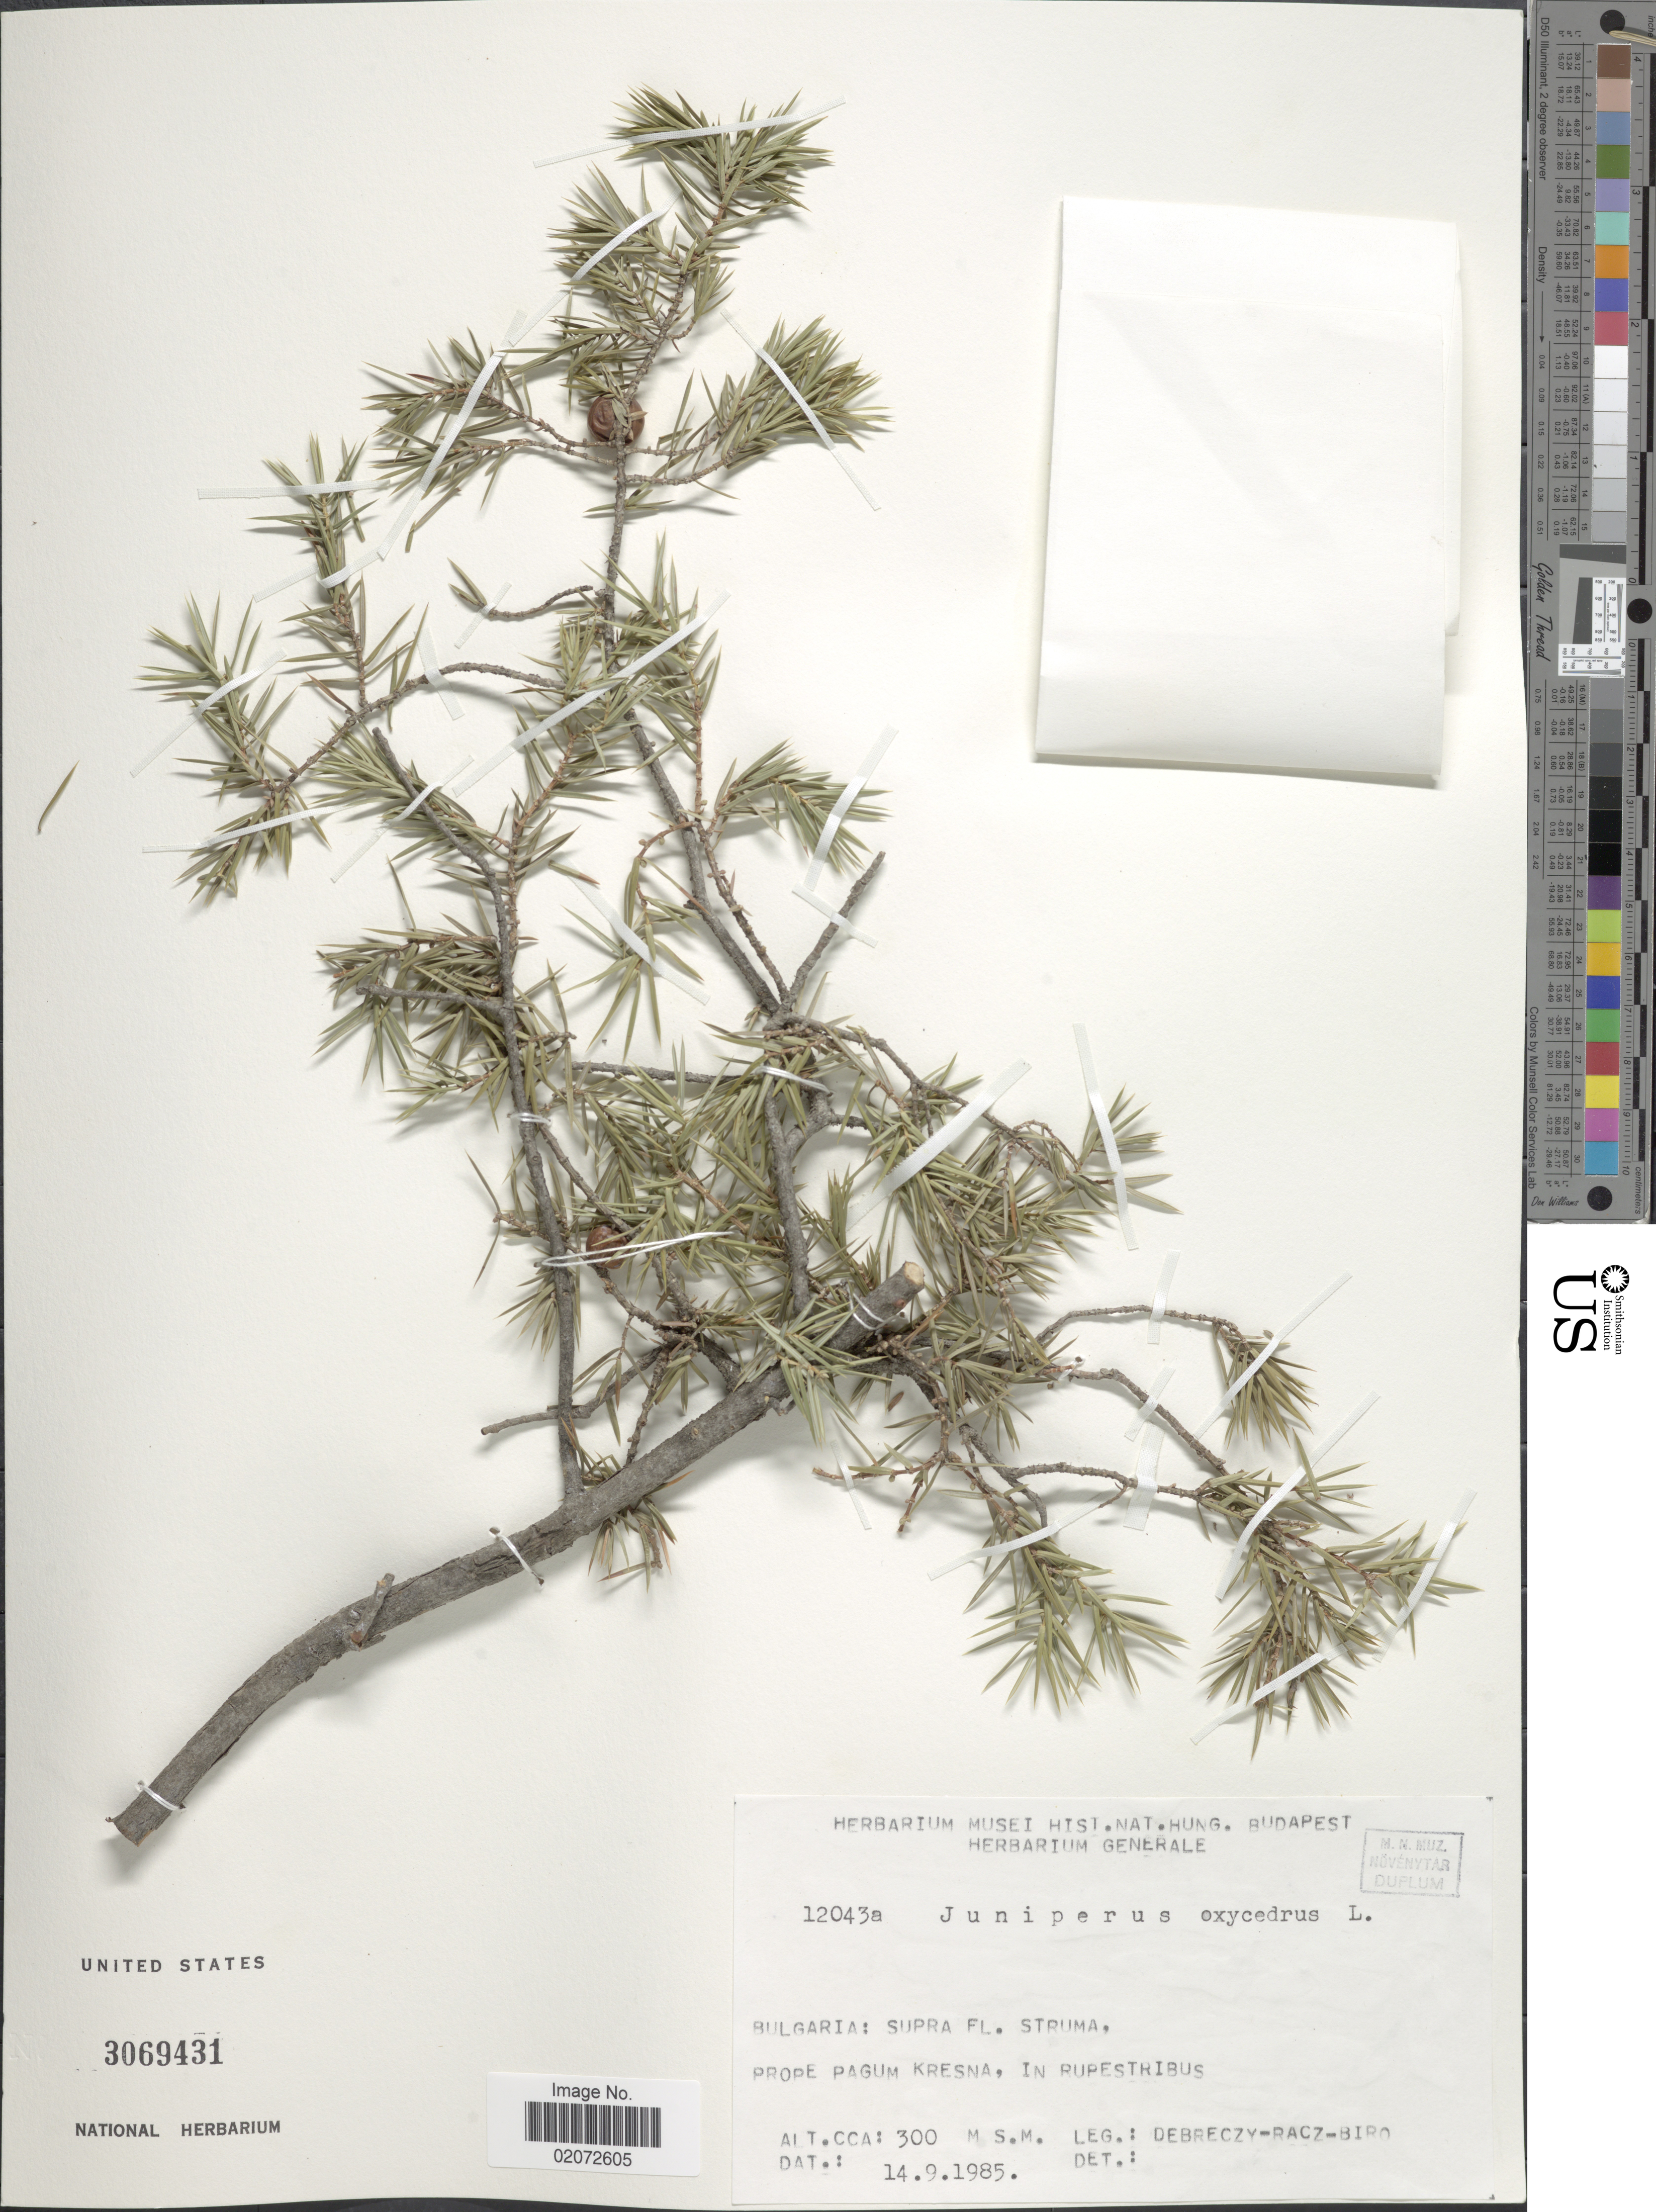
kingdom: Plantae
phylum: Tracheophyta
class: Pinopsida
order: Pinales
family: Cupressaceae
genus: Juniperus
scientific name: Juniperus oxycedrus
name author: L.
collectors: Debreczy, Rácz & Biro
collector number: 12043a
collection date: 1985-09-14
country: Bulgaria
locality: Bulgaria: Supra fl. Struma. Prope pagum kresna, in rupestribus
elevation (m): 300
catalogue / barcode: US 3069431